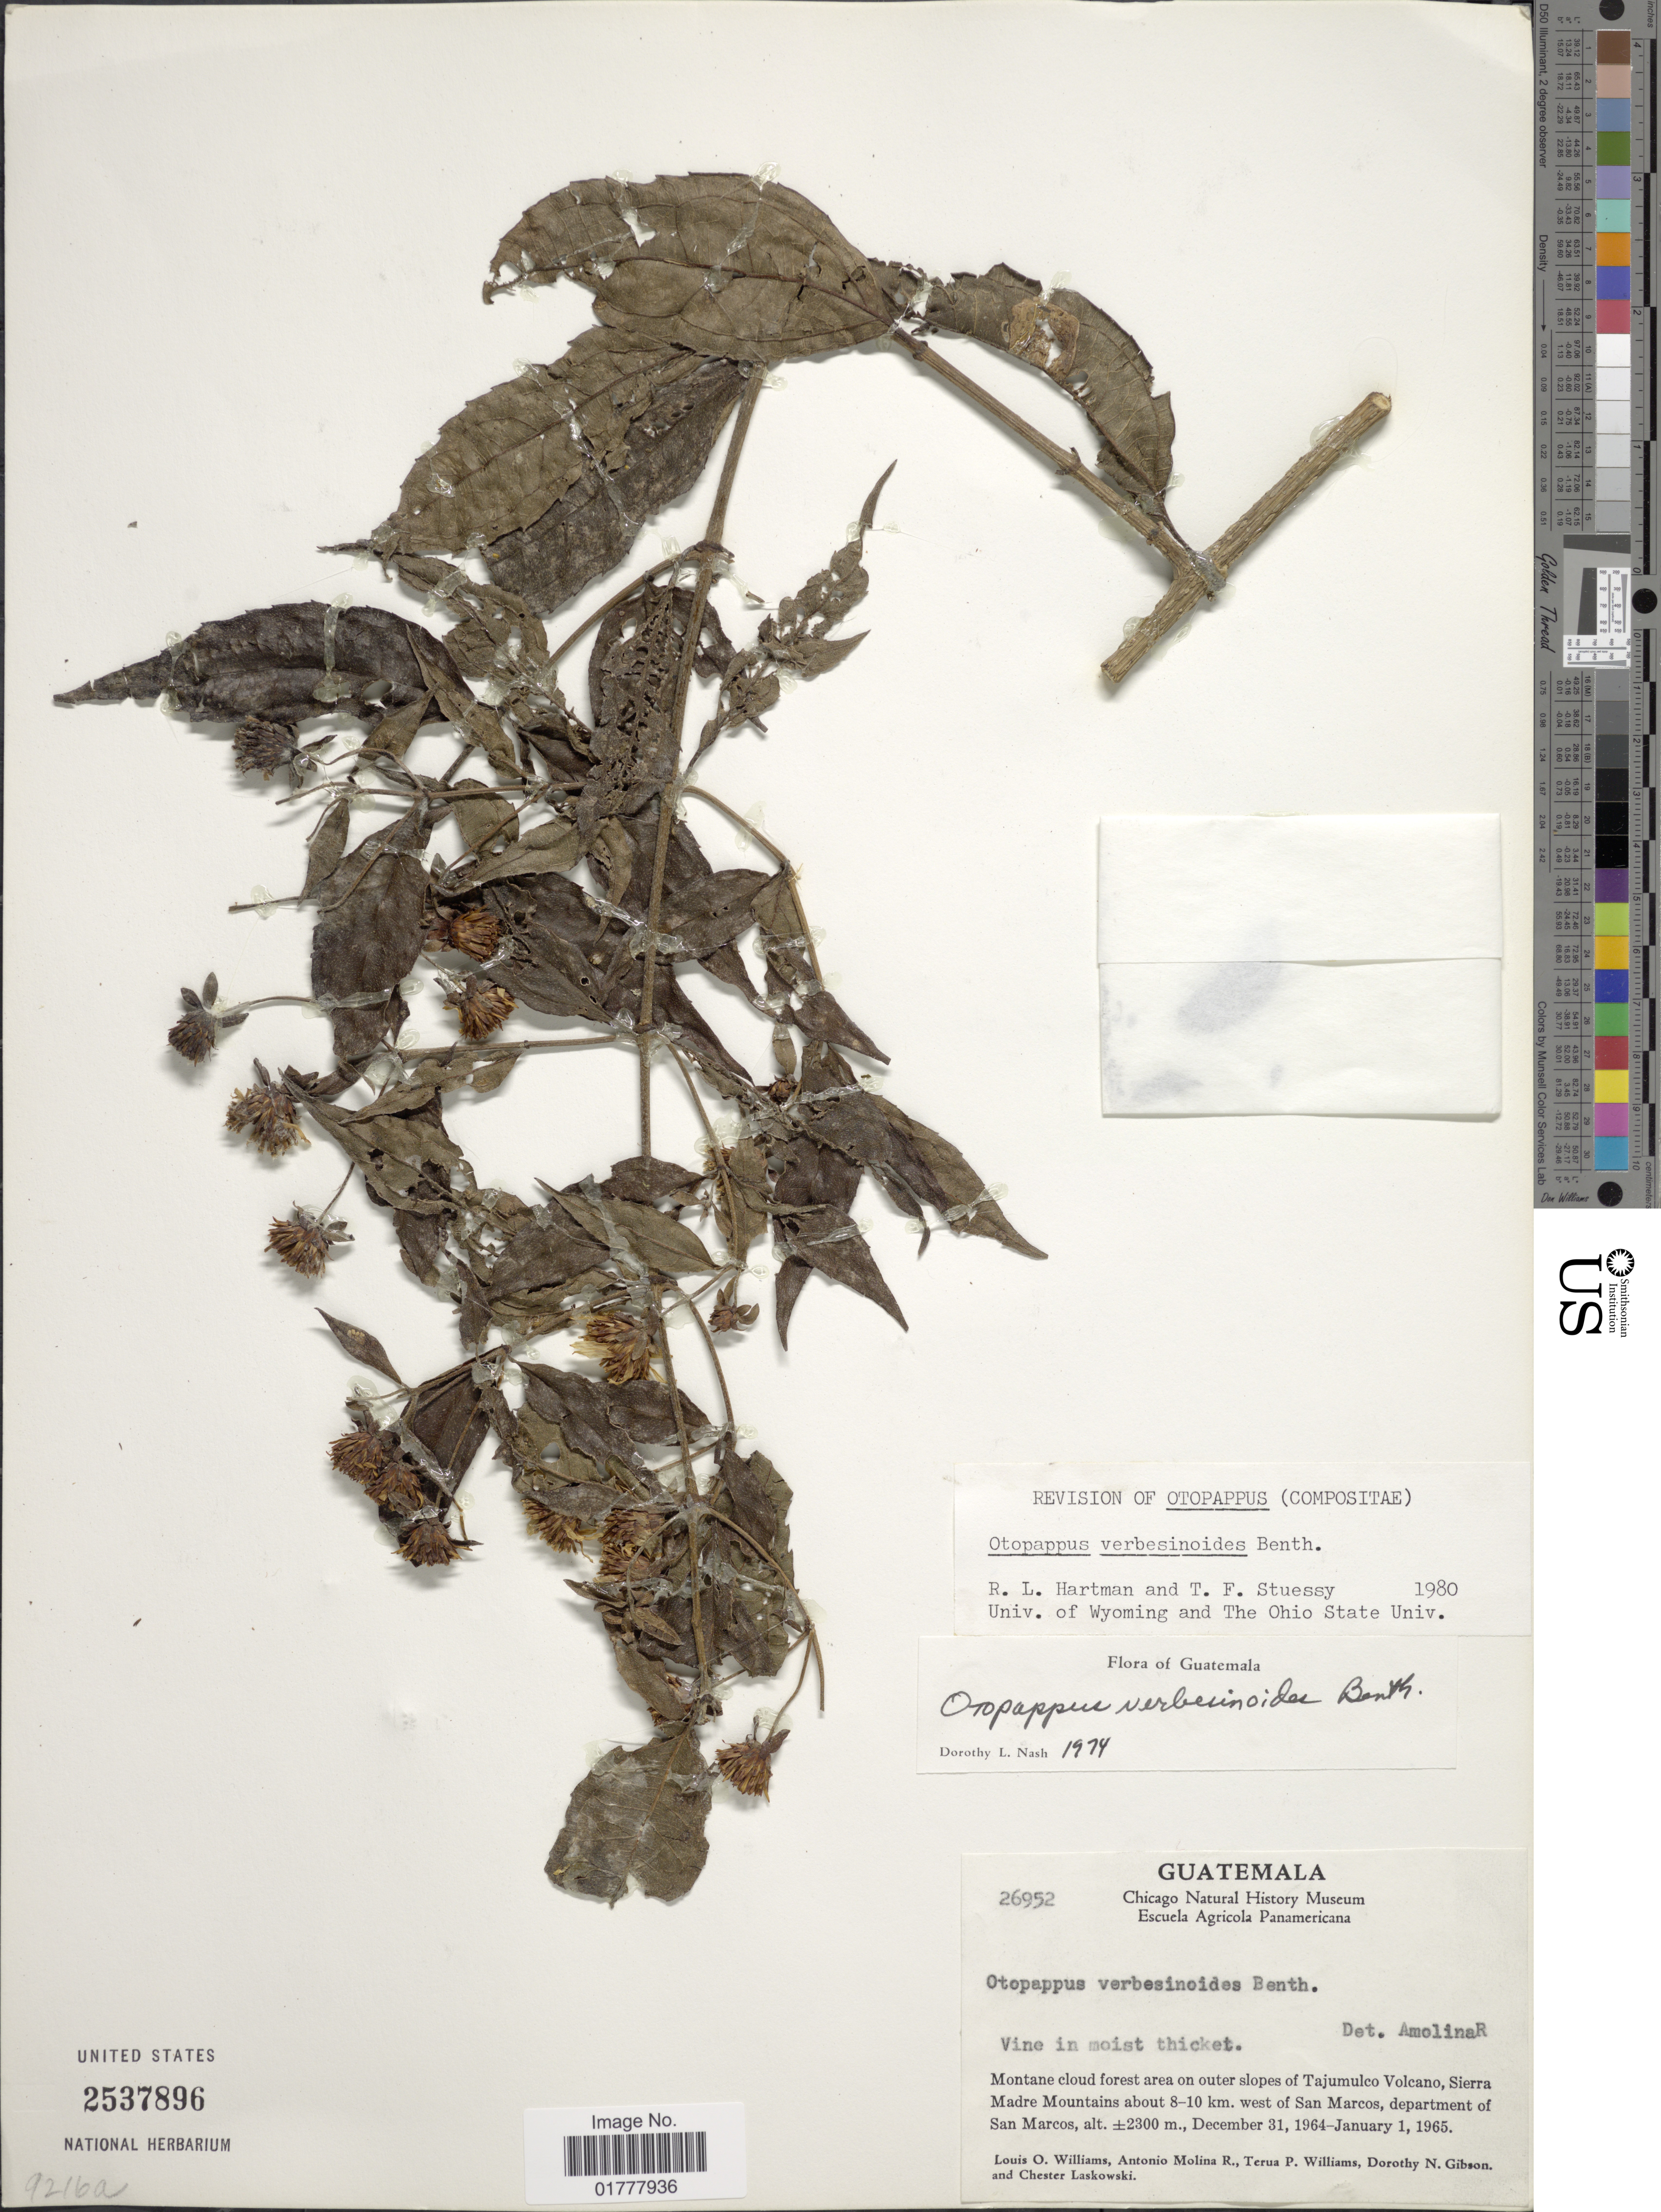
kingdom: Plantae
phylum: Tracheophyta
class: Magnoliopsida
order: Asterales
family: Asteraceae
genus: Otopappus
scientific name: Otopappus verbesinoides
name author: Benth.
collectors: L. O. Williams, A. Molina R., T. P. Williams, D. N. Gibson & C. Laskowski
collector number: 26952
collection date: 1964-12-31/1965-01-01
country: Guatemala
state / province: San Marcos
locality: Montane cloud forest area on outer slopes of Tajucmulco Volcano, Sierra Madre Mountains about 8-10 km. west of San Marcos, department of San Marcos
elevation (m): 2300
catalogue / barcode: US 2537896